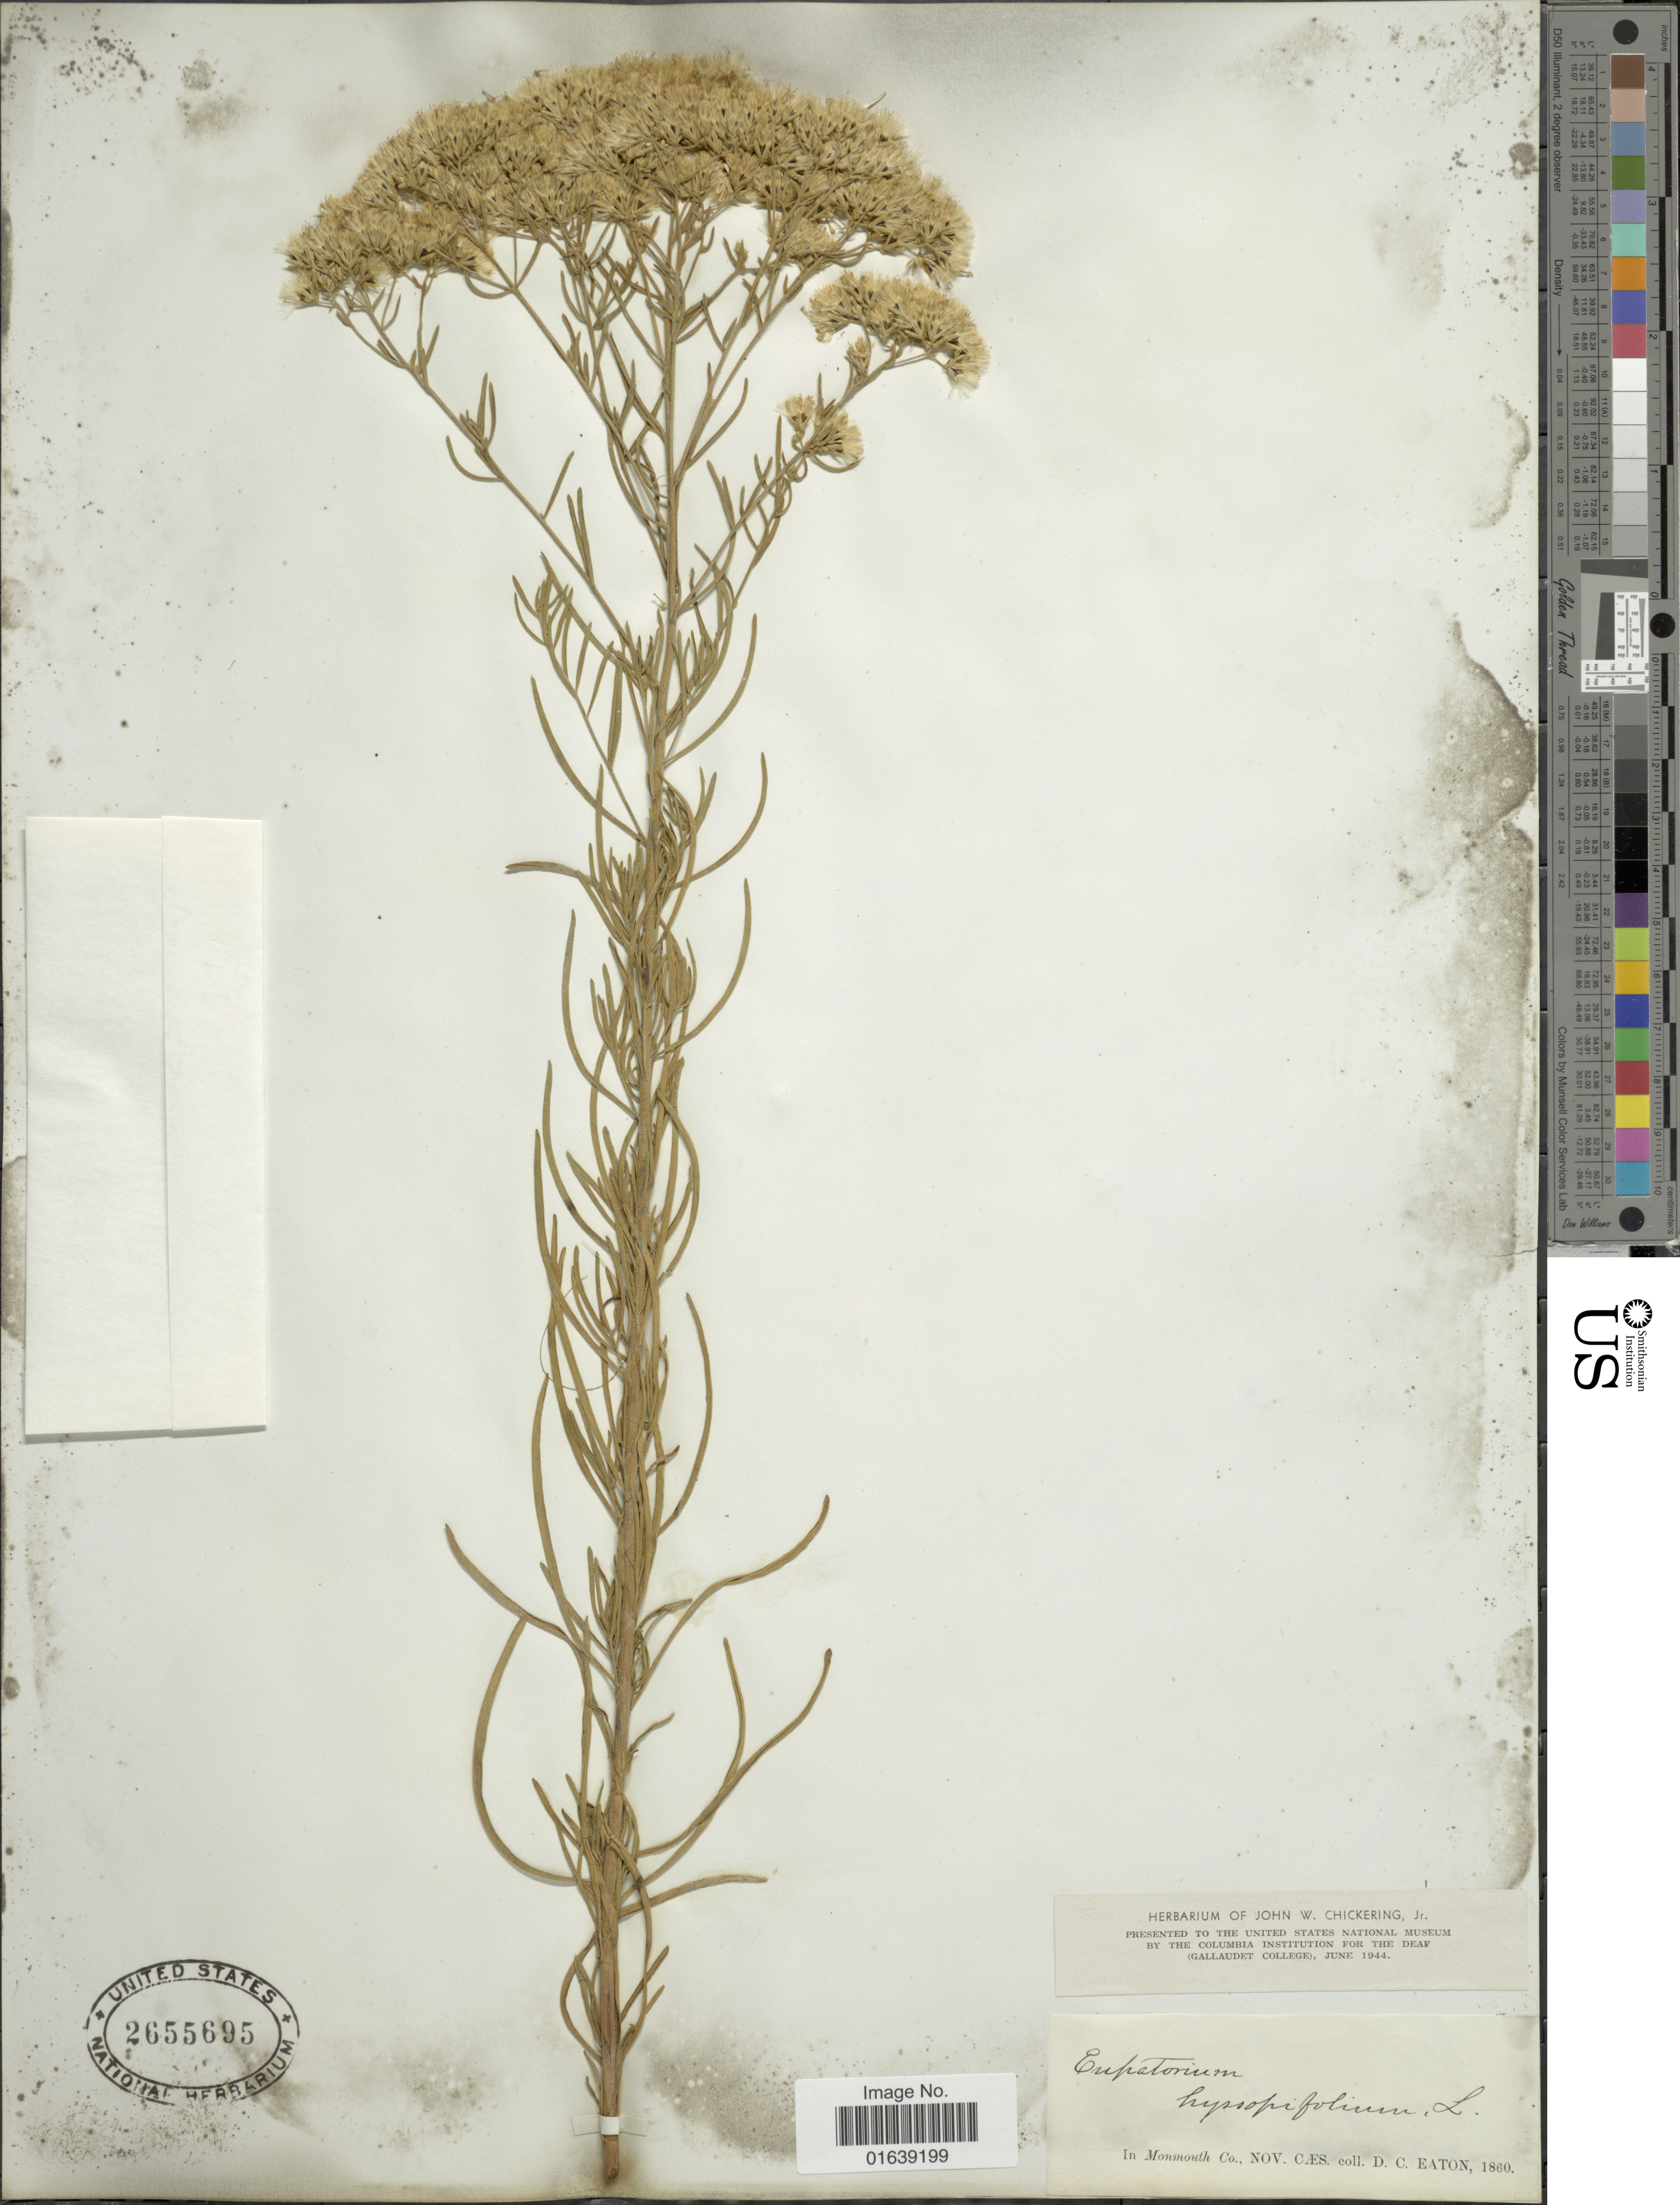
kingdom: Plantae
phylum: Tracheophyta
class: Magnoliopsida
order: Asterales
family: Asteraceae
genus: Eupatorium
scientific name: Eupatorium hyssopifolium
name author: L.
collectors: D. Eaton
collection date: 1860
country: United States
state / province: New Jersey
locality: In Monmouth Co. Nov. Caes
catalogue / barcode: US 2655695